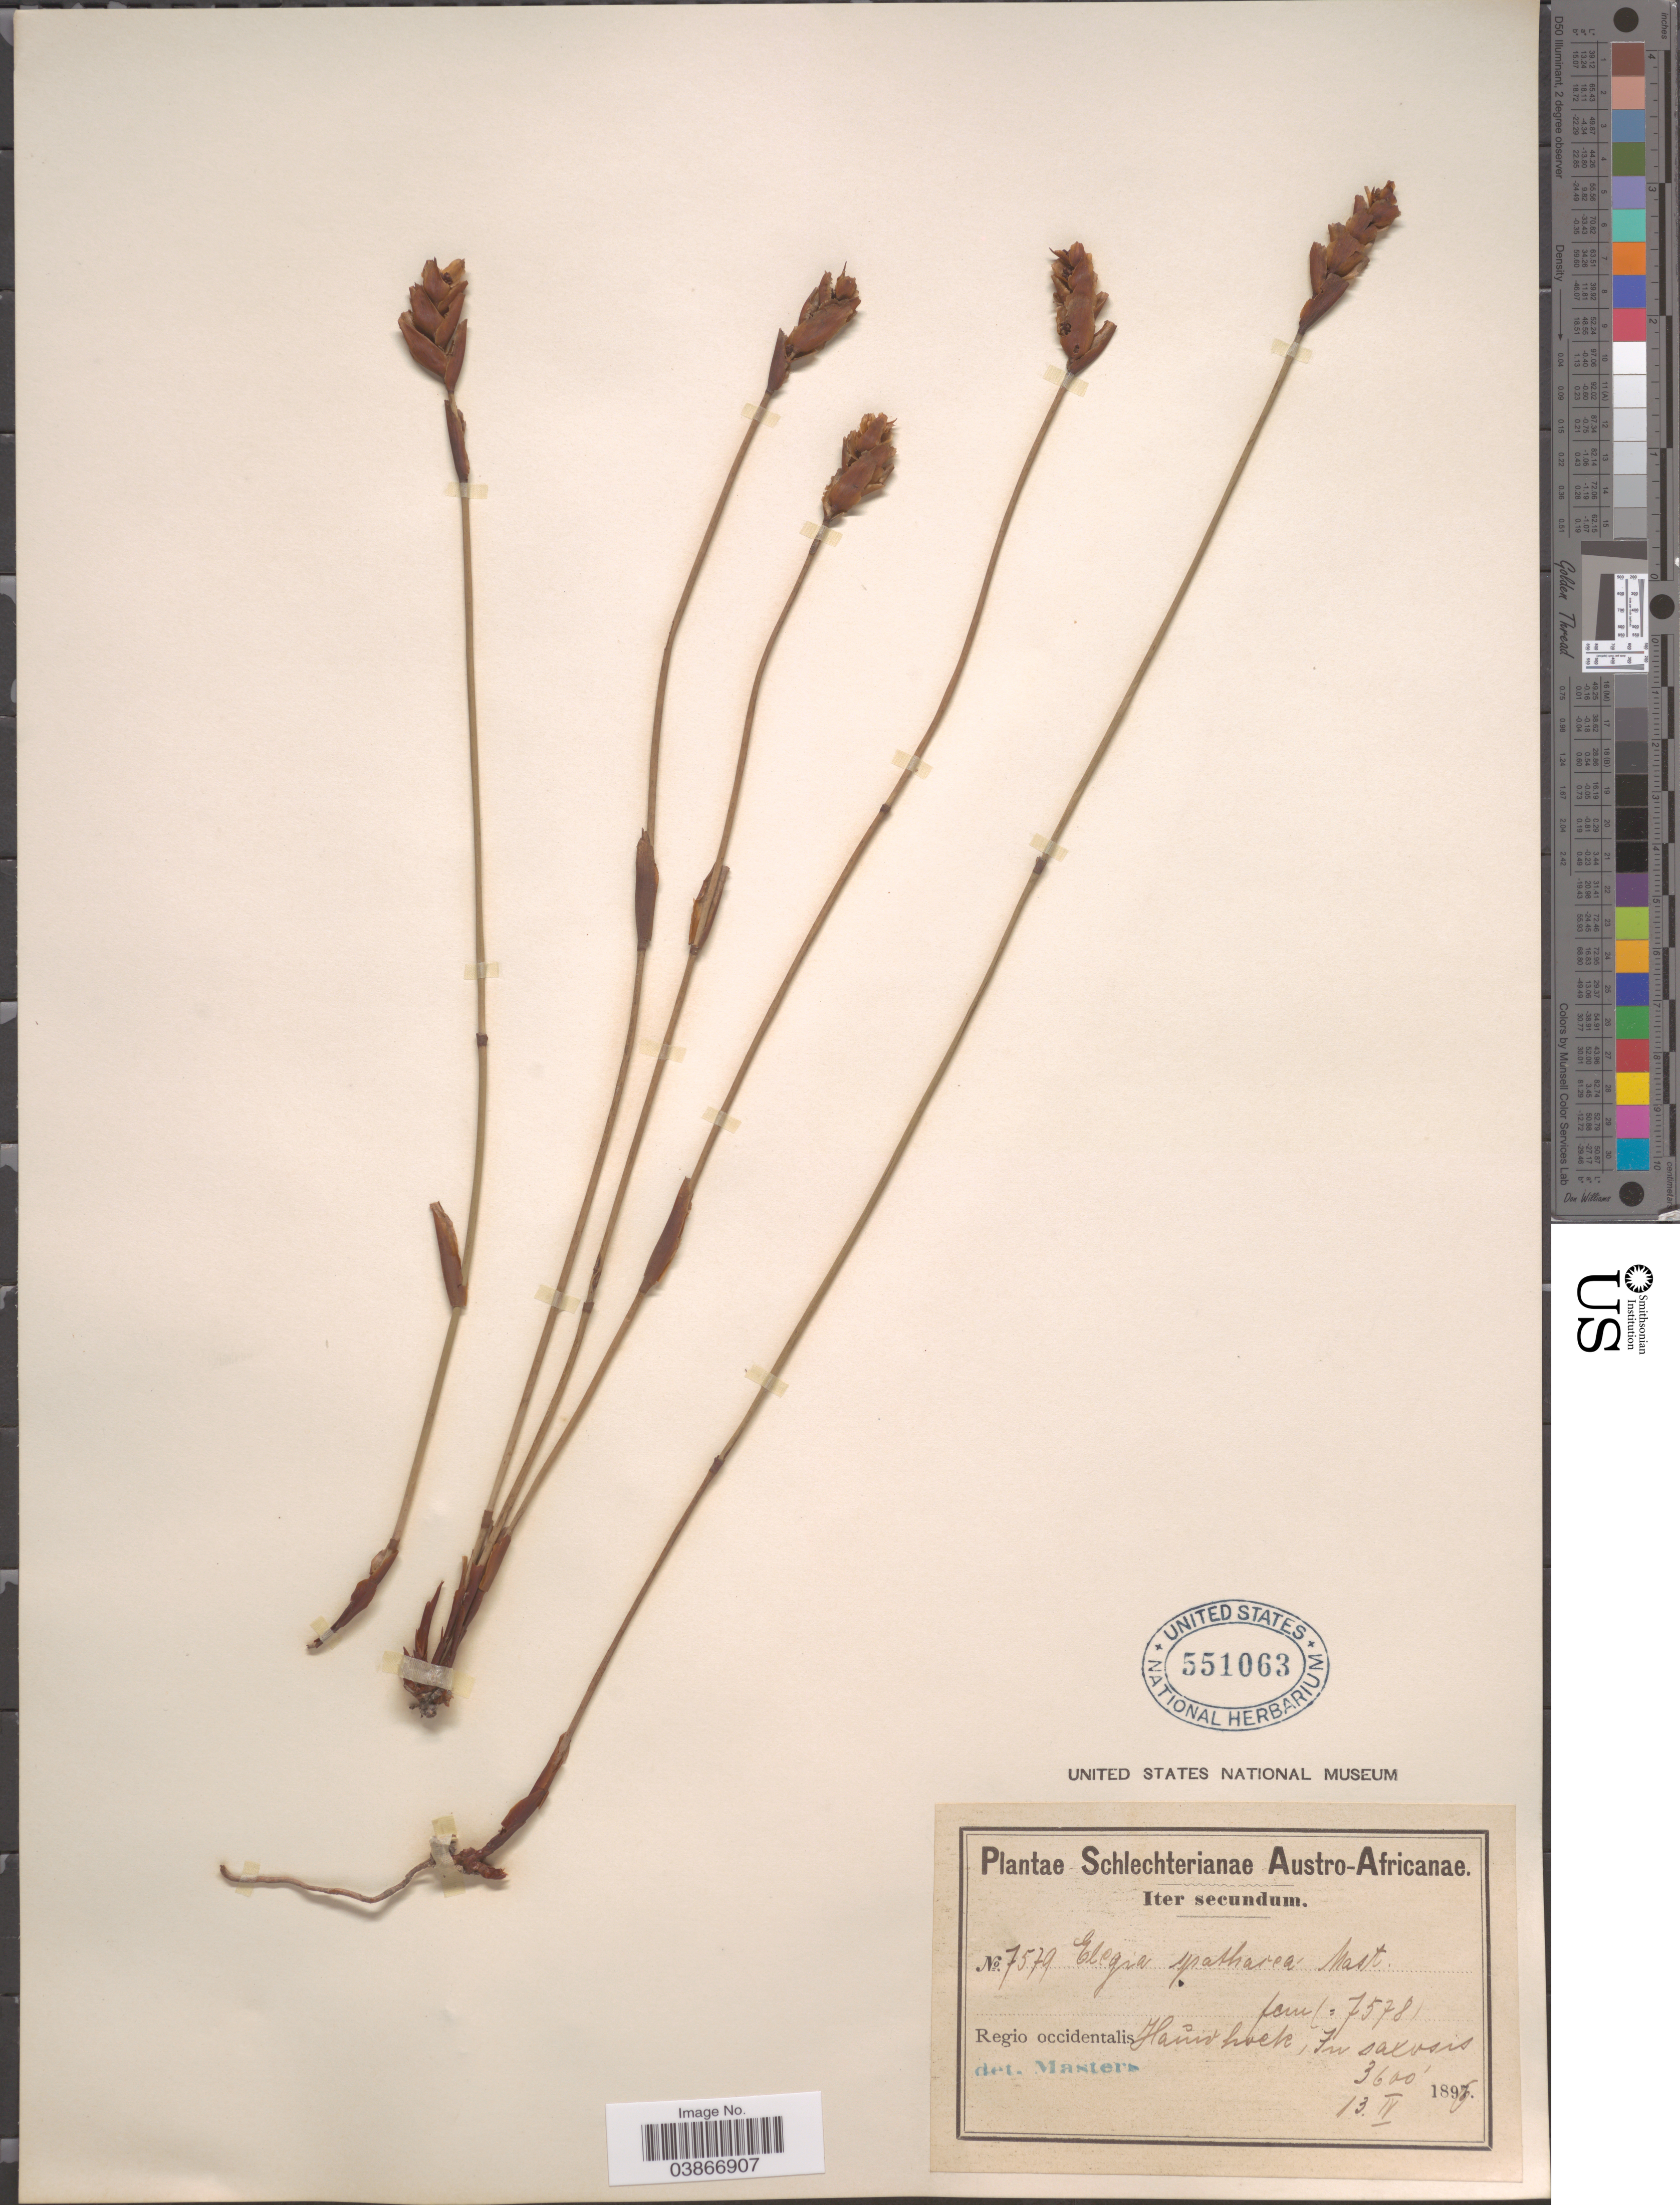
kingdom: Plantae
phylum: Tracheophyta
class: Liliopsida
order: Poales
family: Restionaceae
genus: Elegia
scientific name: Elegia spathacea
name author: Mast.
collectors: Schlechter, --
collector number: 7579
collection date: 1896-04-13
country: South Africa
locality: Austro-Africanae. Regio occidentalis. Houw hoek, In saxosis.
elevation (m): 1097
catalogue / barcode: US 551063